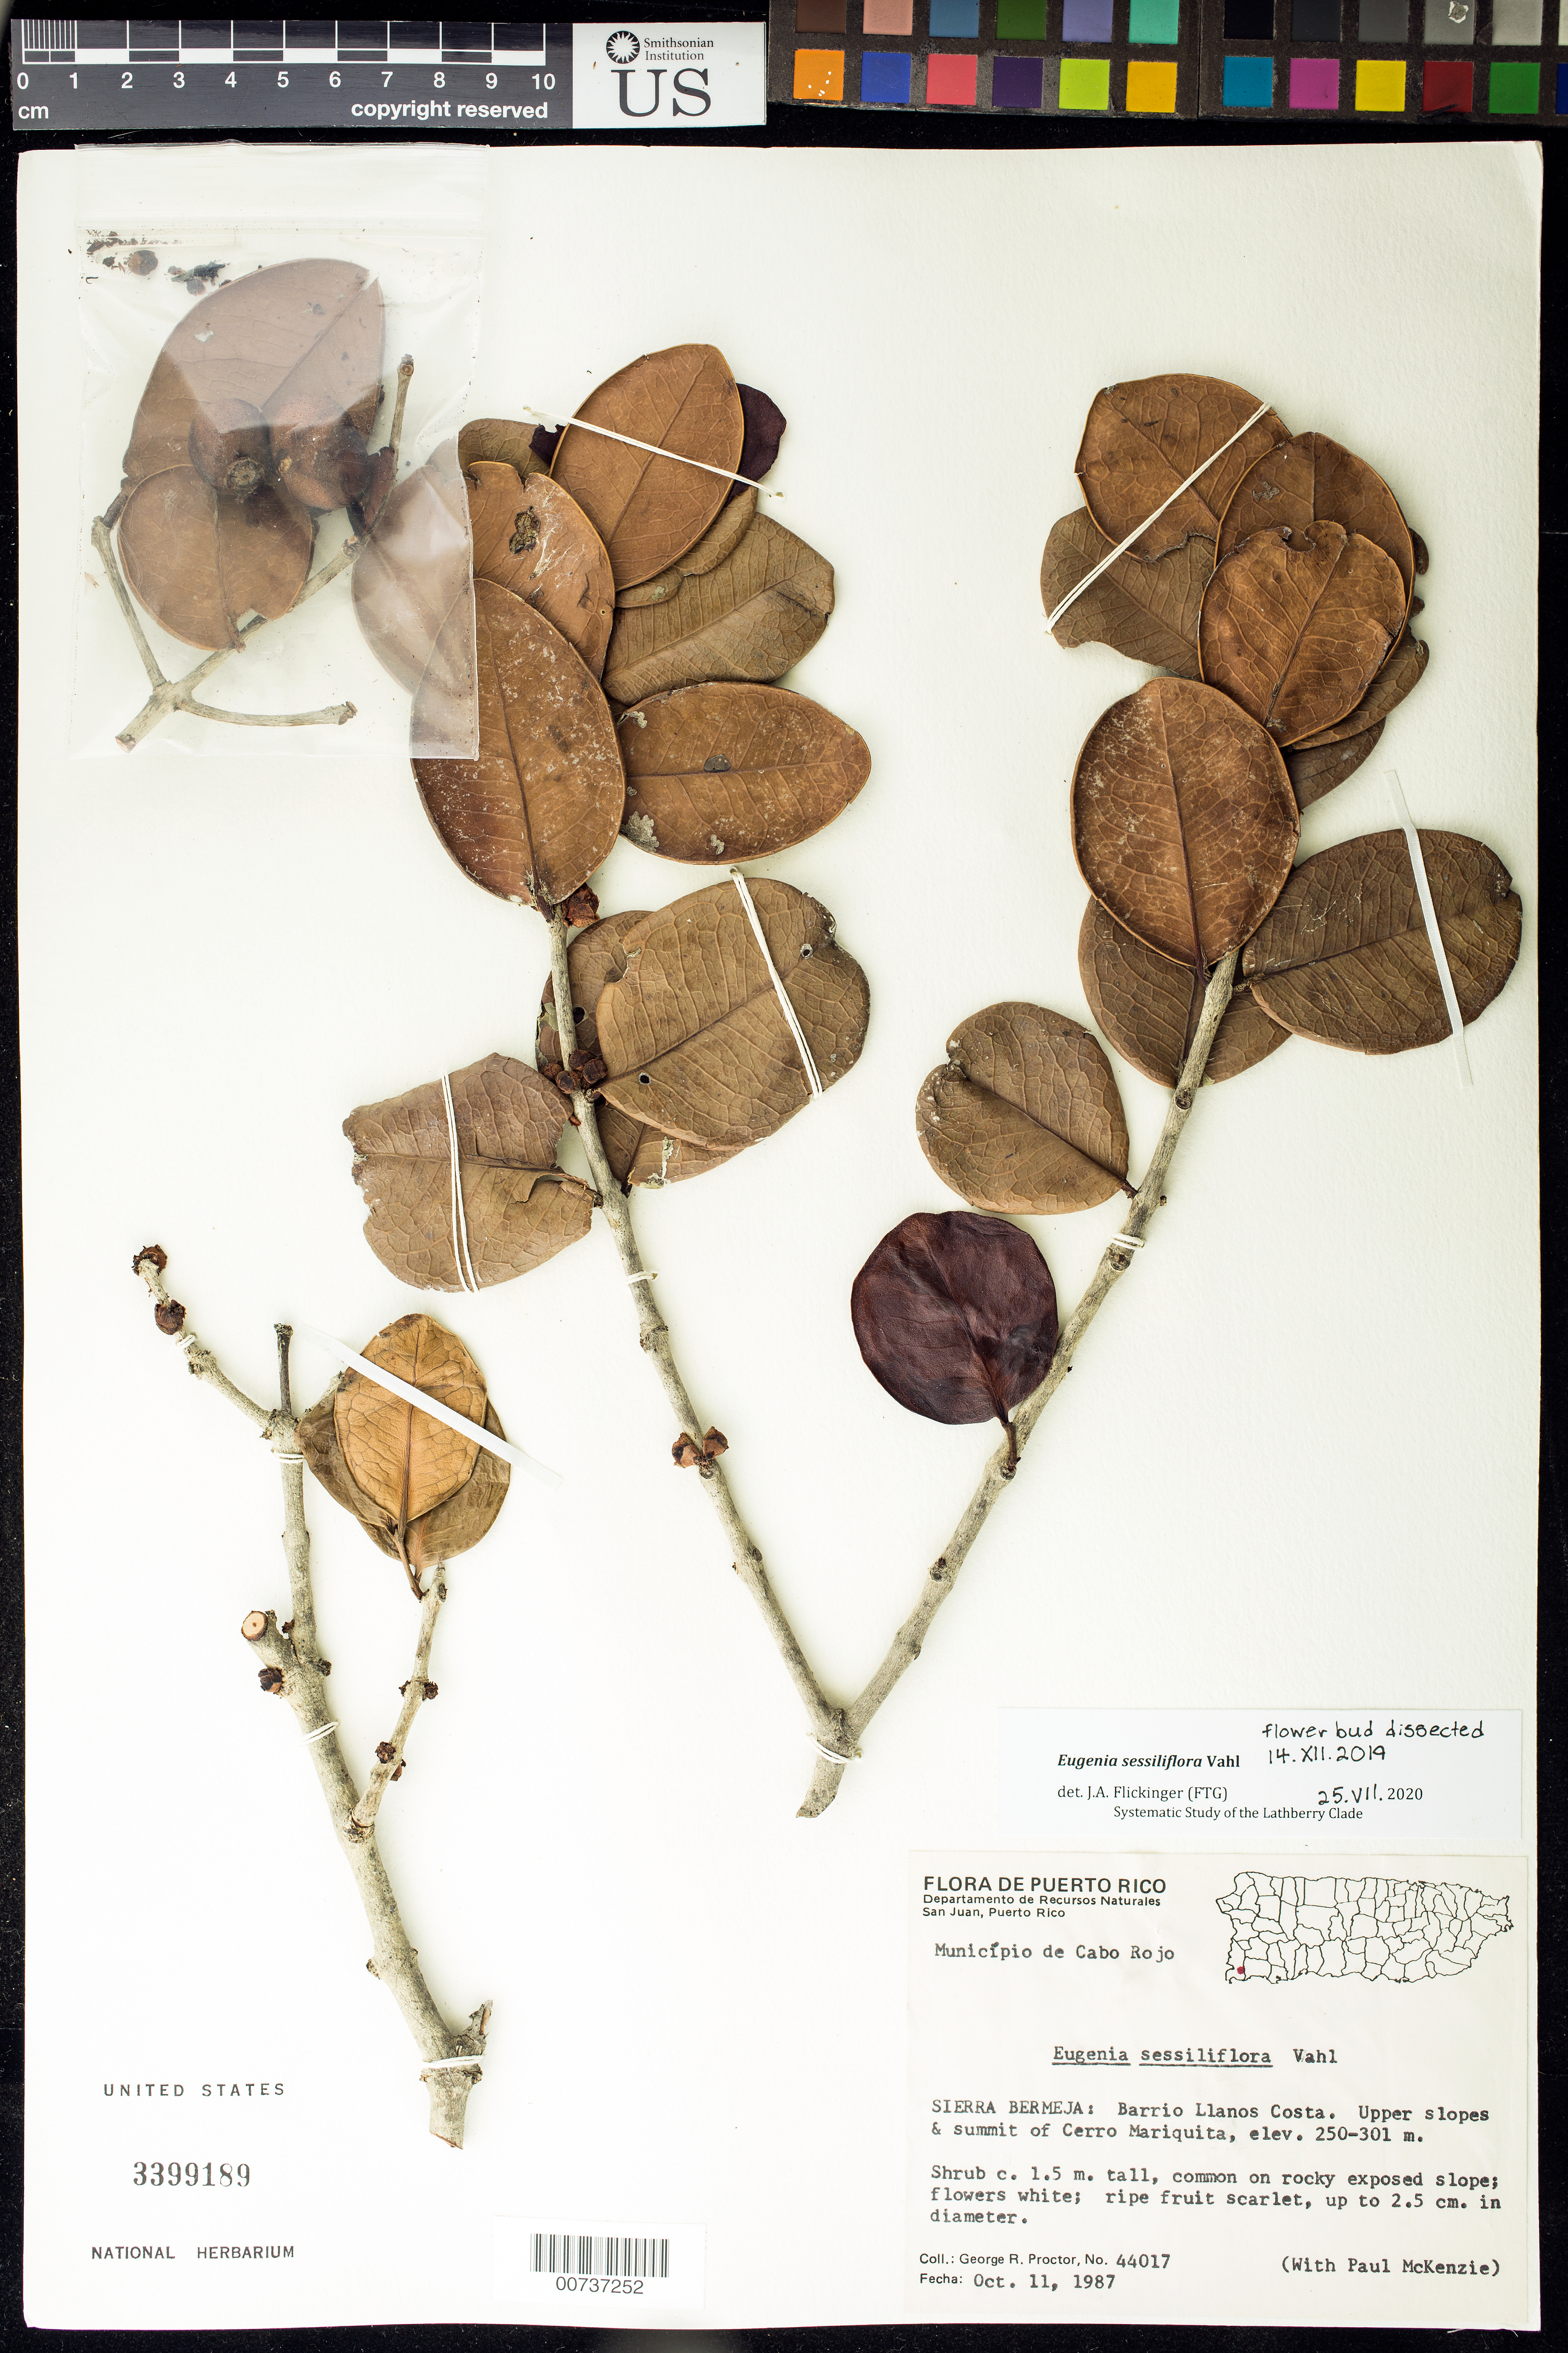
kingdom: Plantae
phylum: Tracheophyta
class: Magnoliopsida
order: Myrtales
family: Myrtaceae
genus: Eugenia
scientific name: Eugenia sessiliflora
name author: Vahl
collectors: G. R. Proctor & P. Mckenzie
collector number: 44017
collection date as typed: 11 Oct 1987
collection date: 1987-10-11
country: Puerto Rico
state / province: Cabo Rojo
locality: Mun. Cabo Rojo. Sierra Bermeja: Barrio Llanos Costa. Upper slopes & summit of Cerro Mariquita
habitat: Common on rocky exposed slope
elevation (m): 250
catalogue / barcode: US 3399189